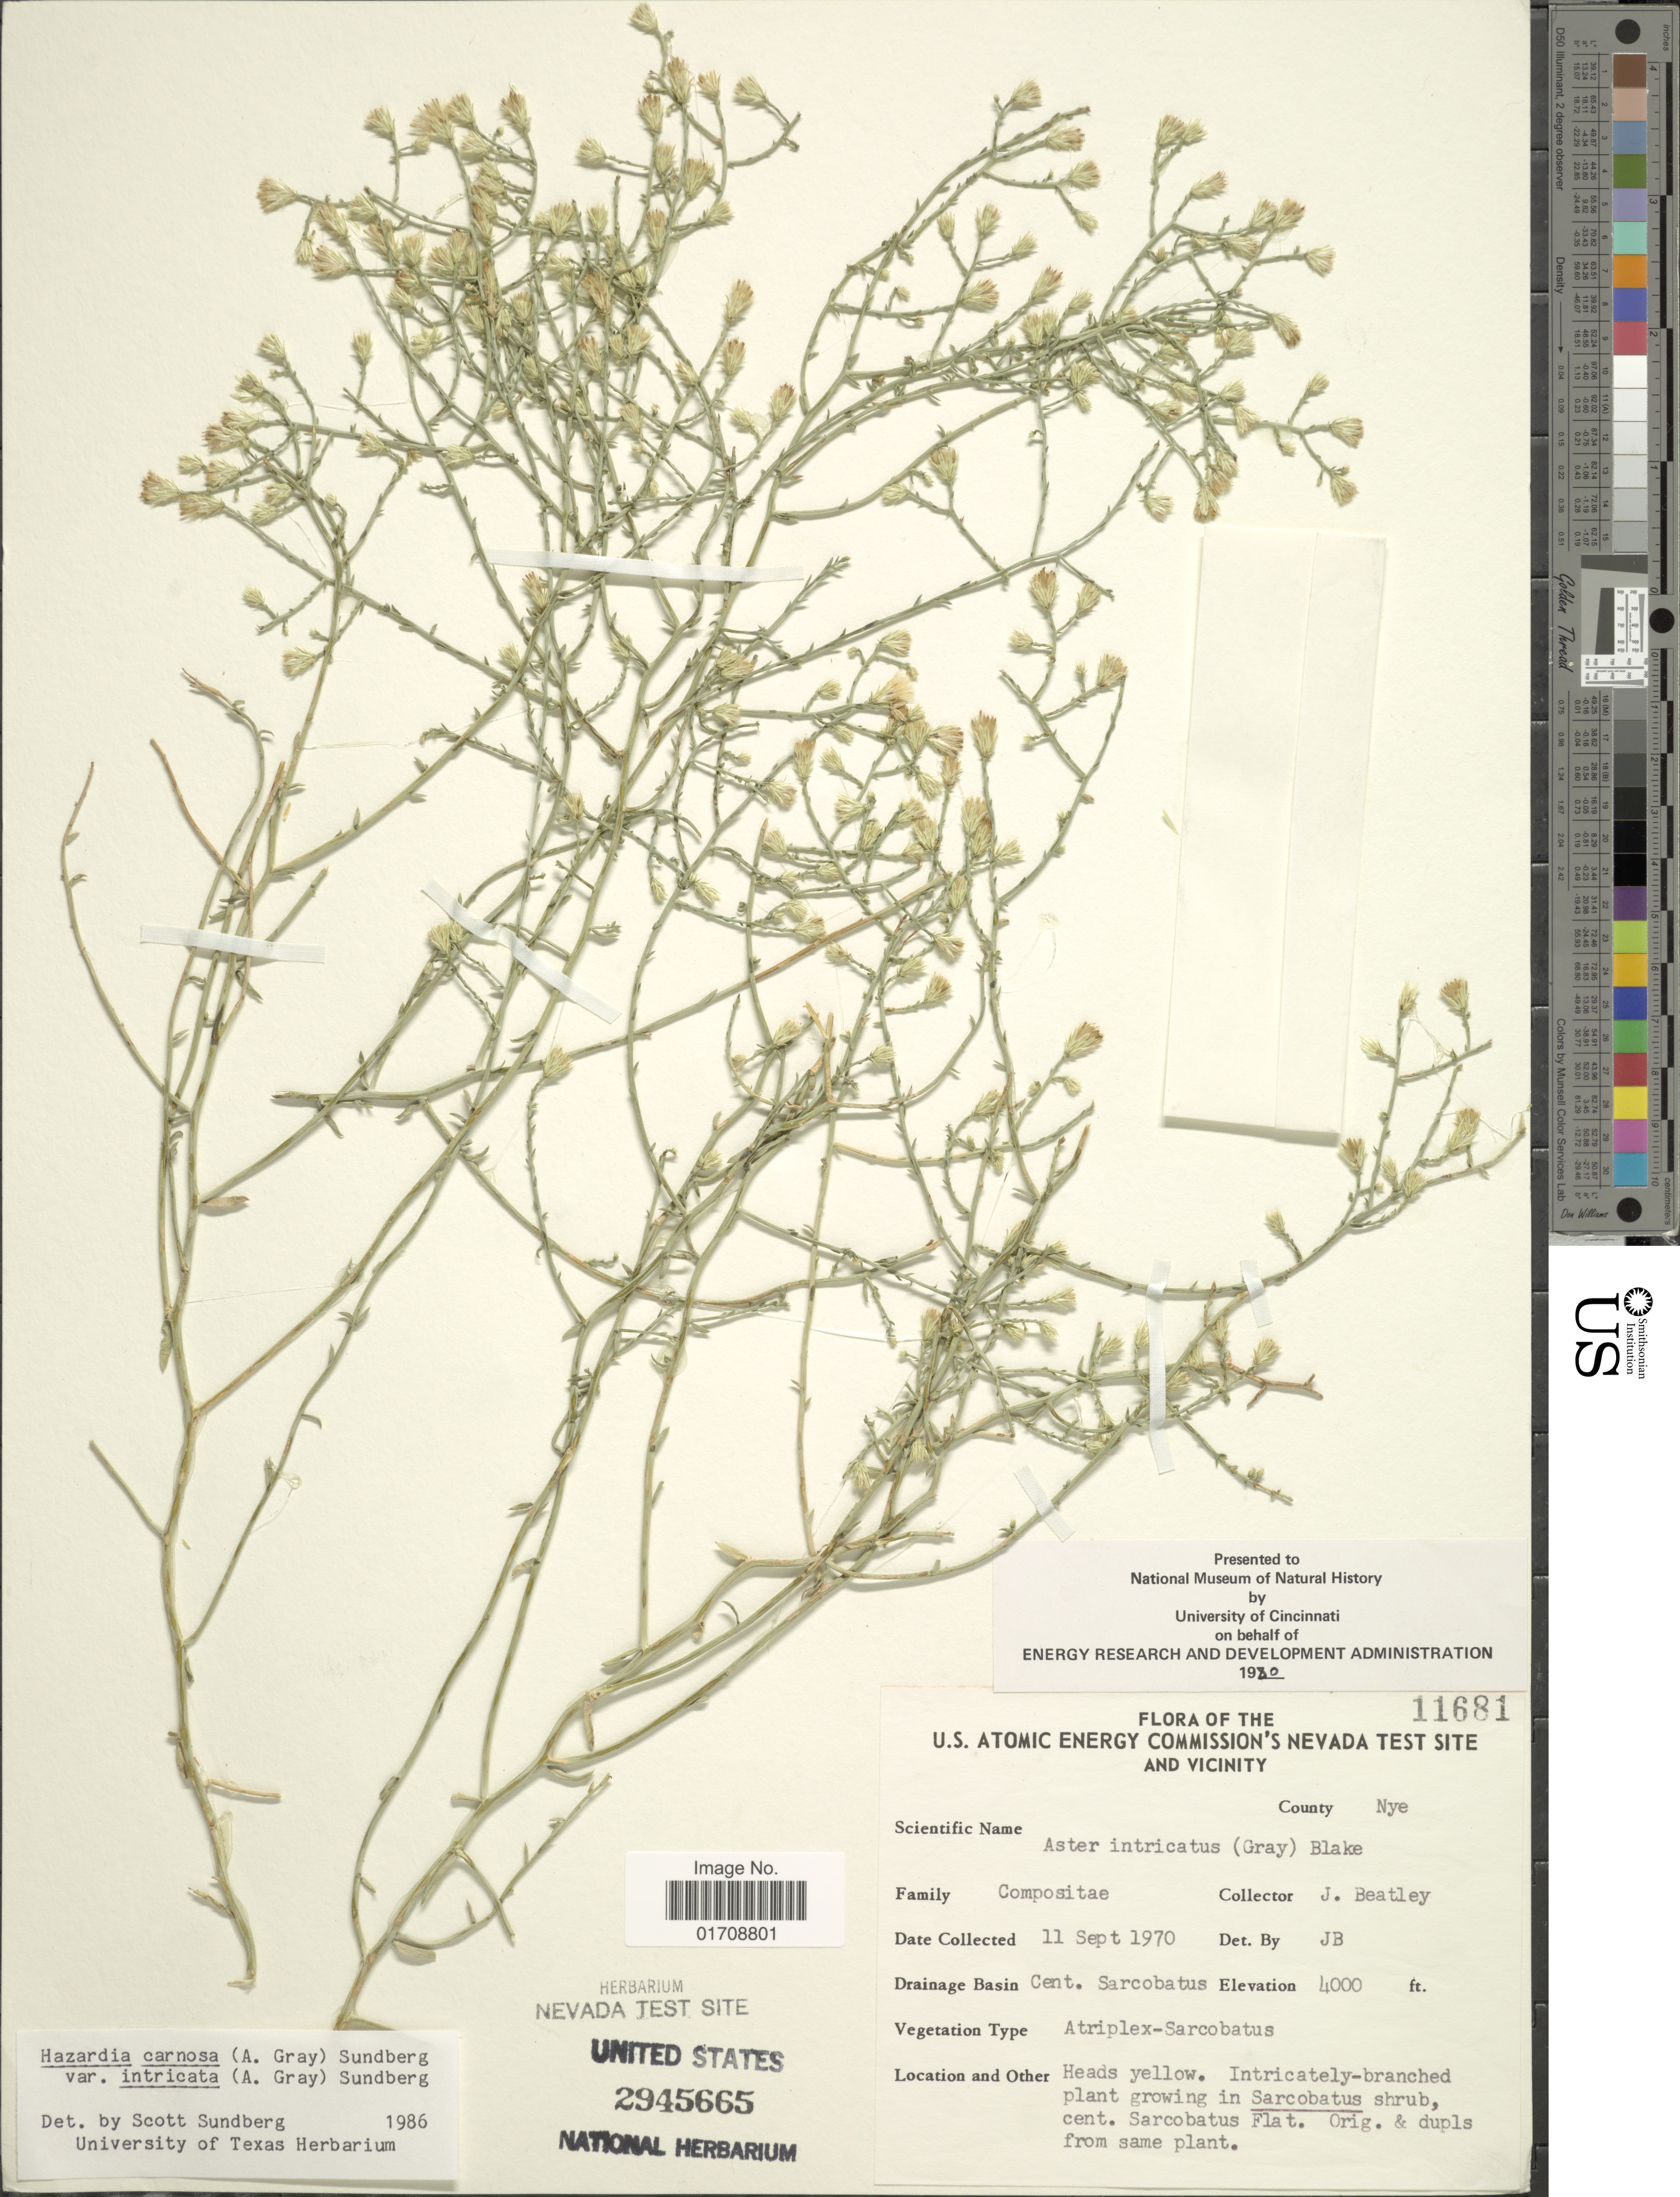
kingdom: Plantae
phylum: Tracheophyta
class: Magnoliopsida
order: Asterales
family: Asteraceae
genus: Machaeranthera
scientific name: Machaeranthera carnosa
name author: (A. Gray) G.L. Nesom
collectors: J. C. Beatley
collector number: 11681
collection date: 1970-09-11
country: United States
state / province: Nevada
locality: U. S. Atomic Energy Commission's Nevada Test Site and Vicinity, County Nye, Drainage Basin Amargosa, Sarcobatus Flat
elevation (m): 1219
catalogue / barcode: US 2945665